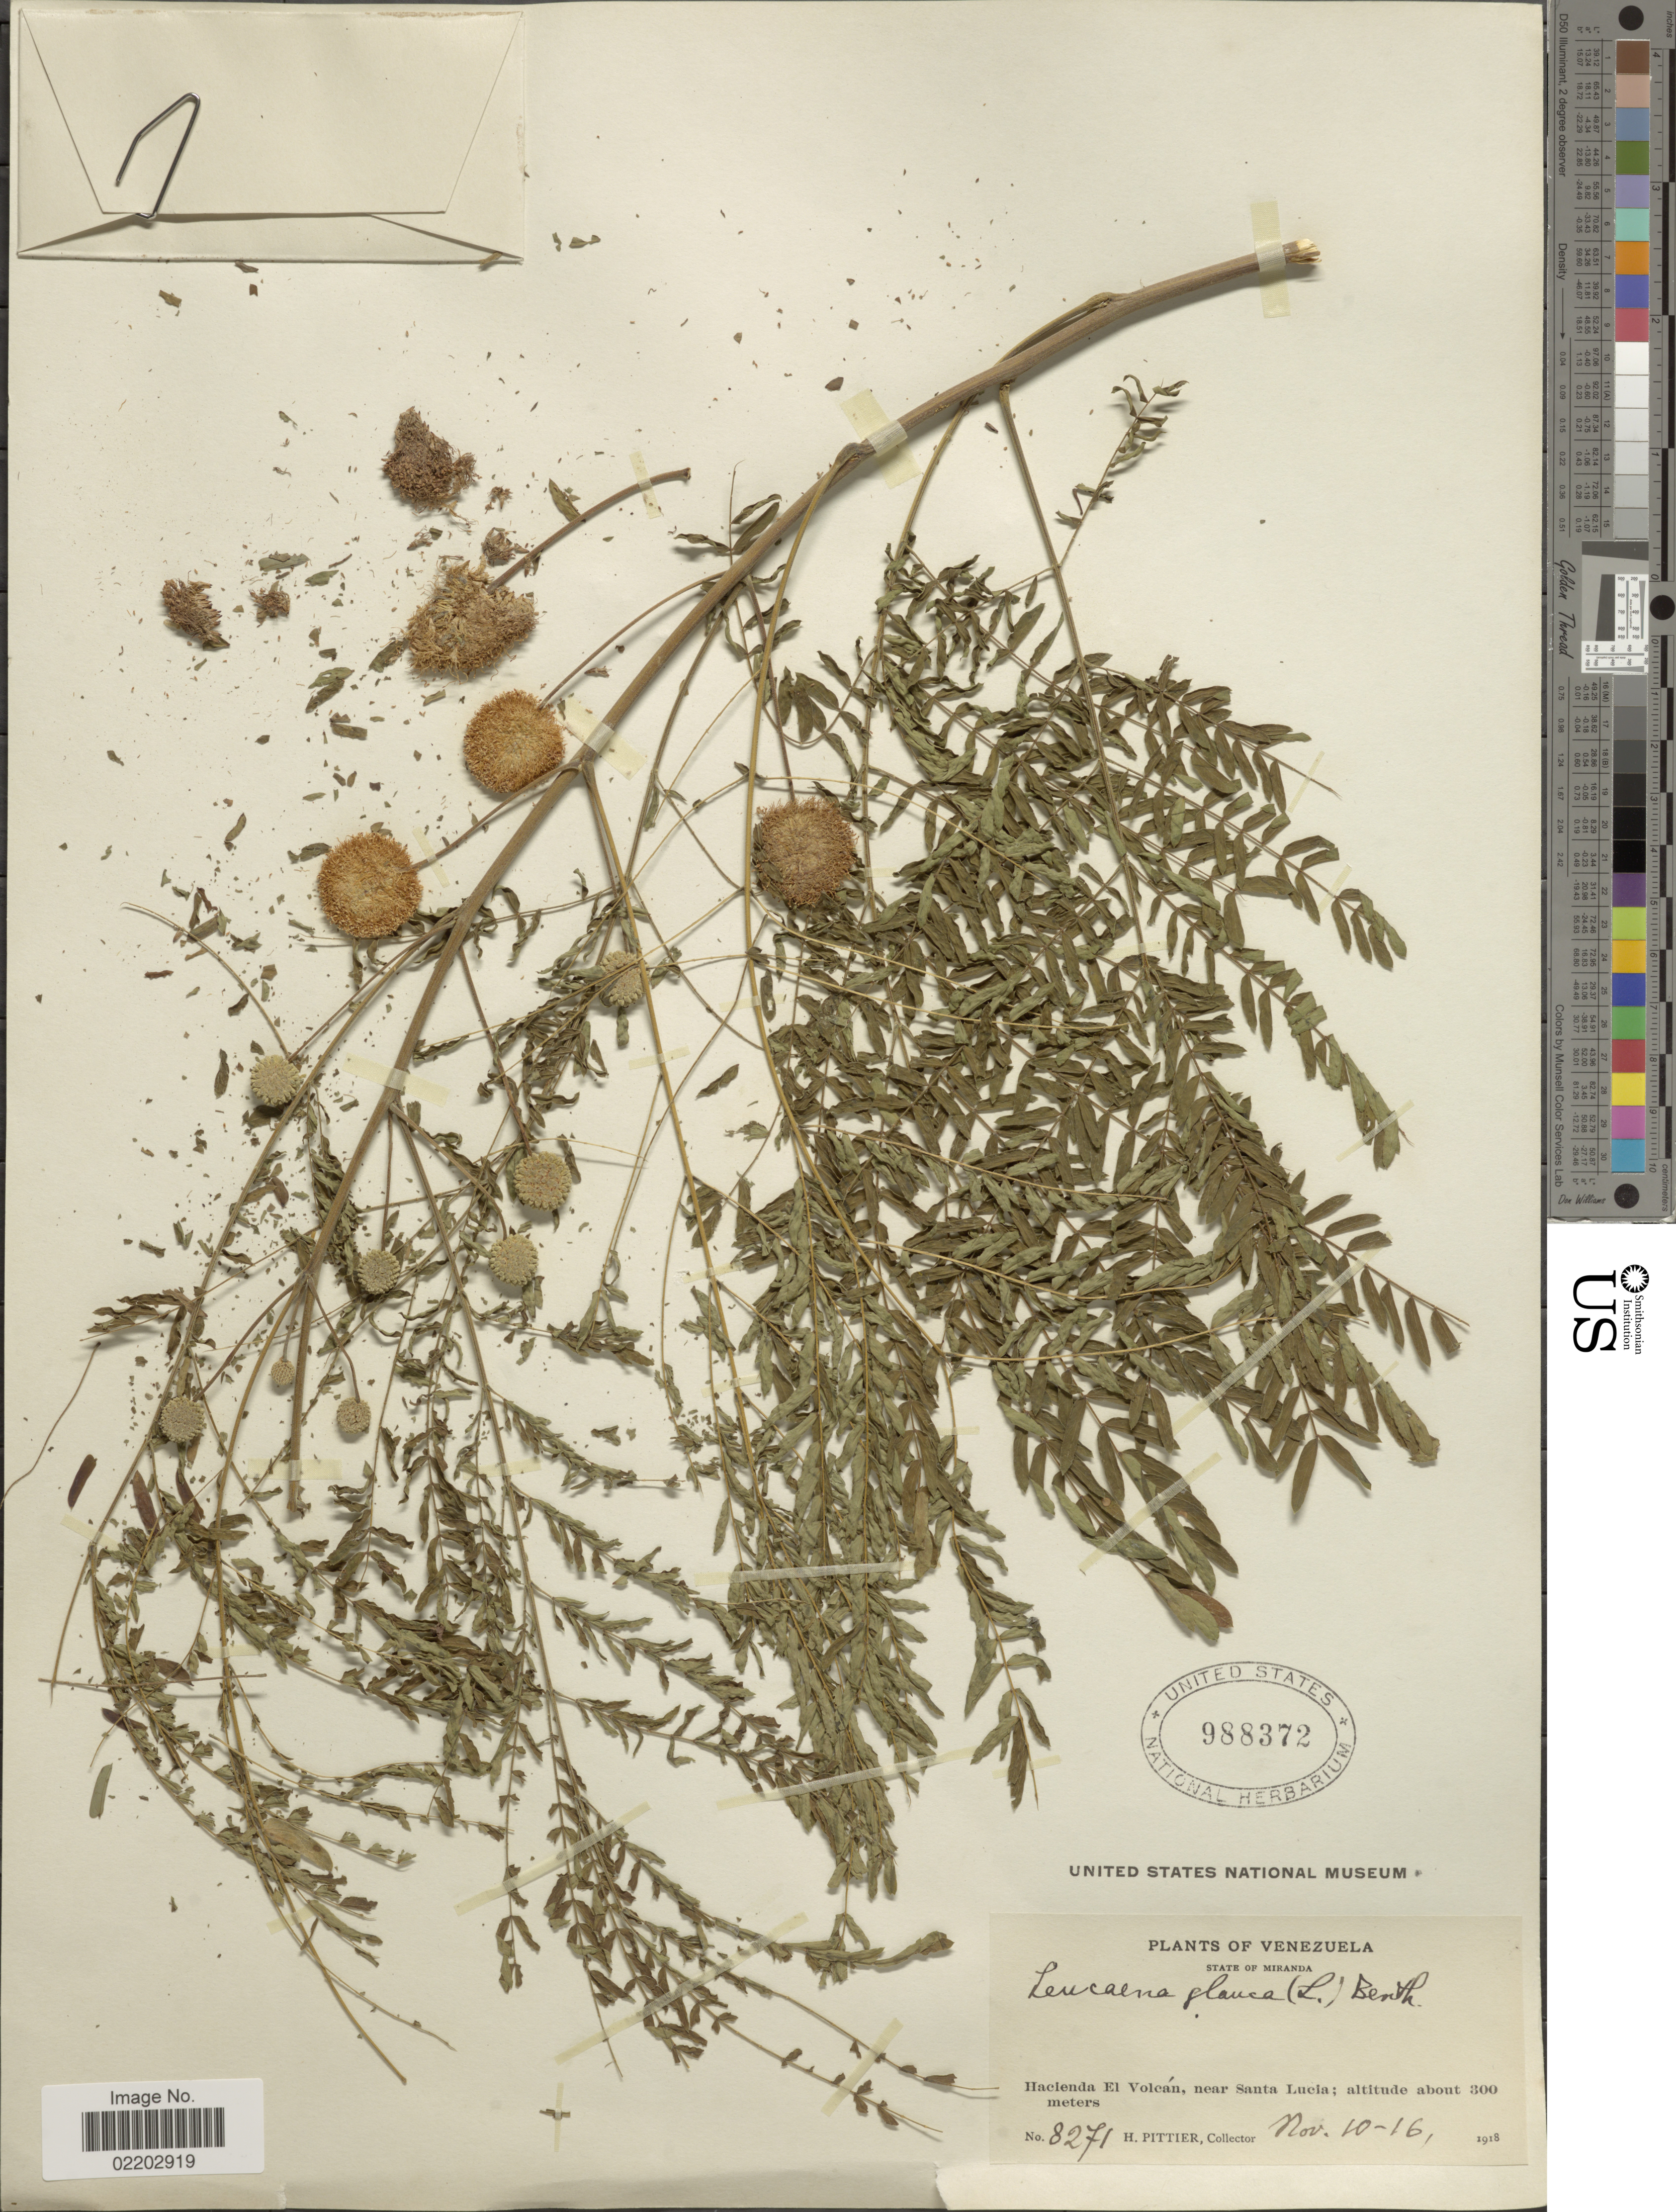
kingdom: Plantae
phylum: Tracheophyta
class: Magnoliopsida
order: Fabales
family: Fabaceae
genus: Leucaena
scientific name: Leucaena leucocephala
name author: (Lam.) de Wit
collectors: H. F. Pittier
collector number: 8271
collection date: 1918-11-10/1918-11-16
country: Venezuela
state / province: Miranda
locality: Haciedna El Volcán, near Santa Lucia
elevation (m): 300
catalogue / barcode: US 988372